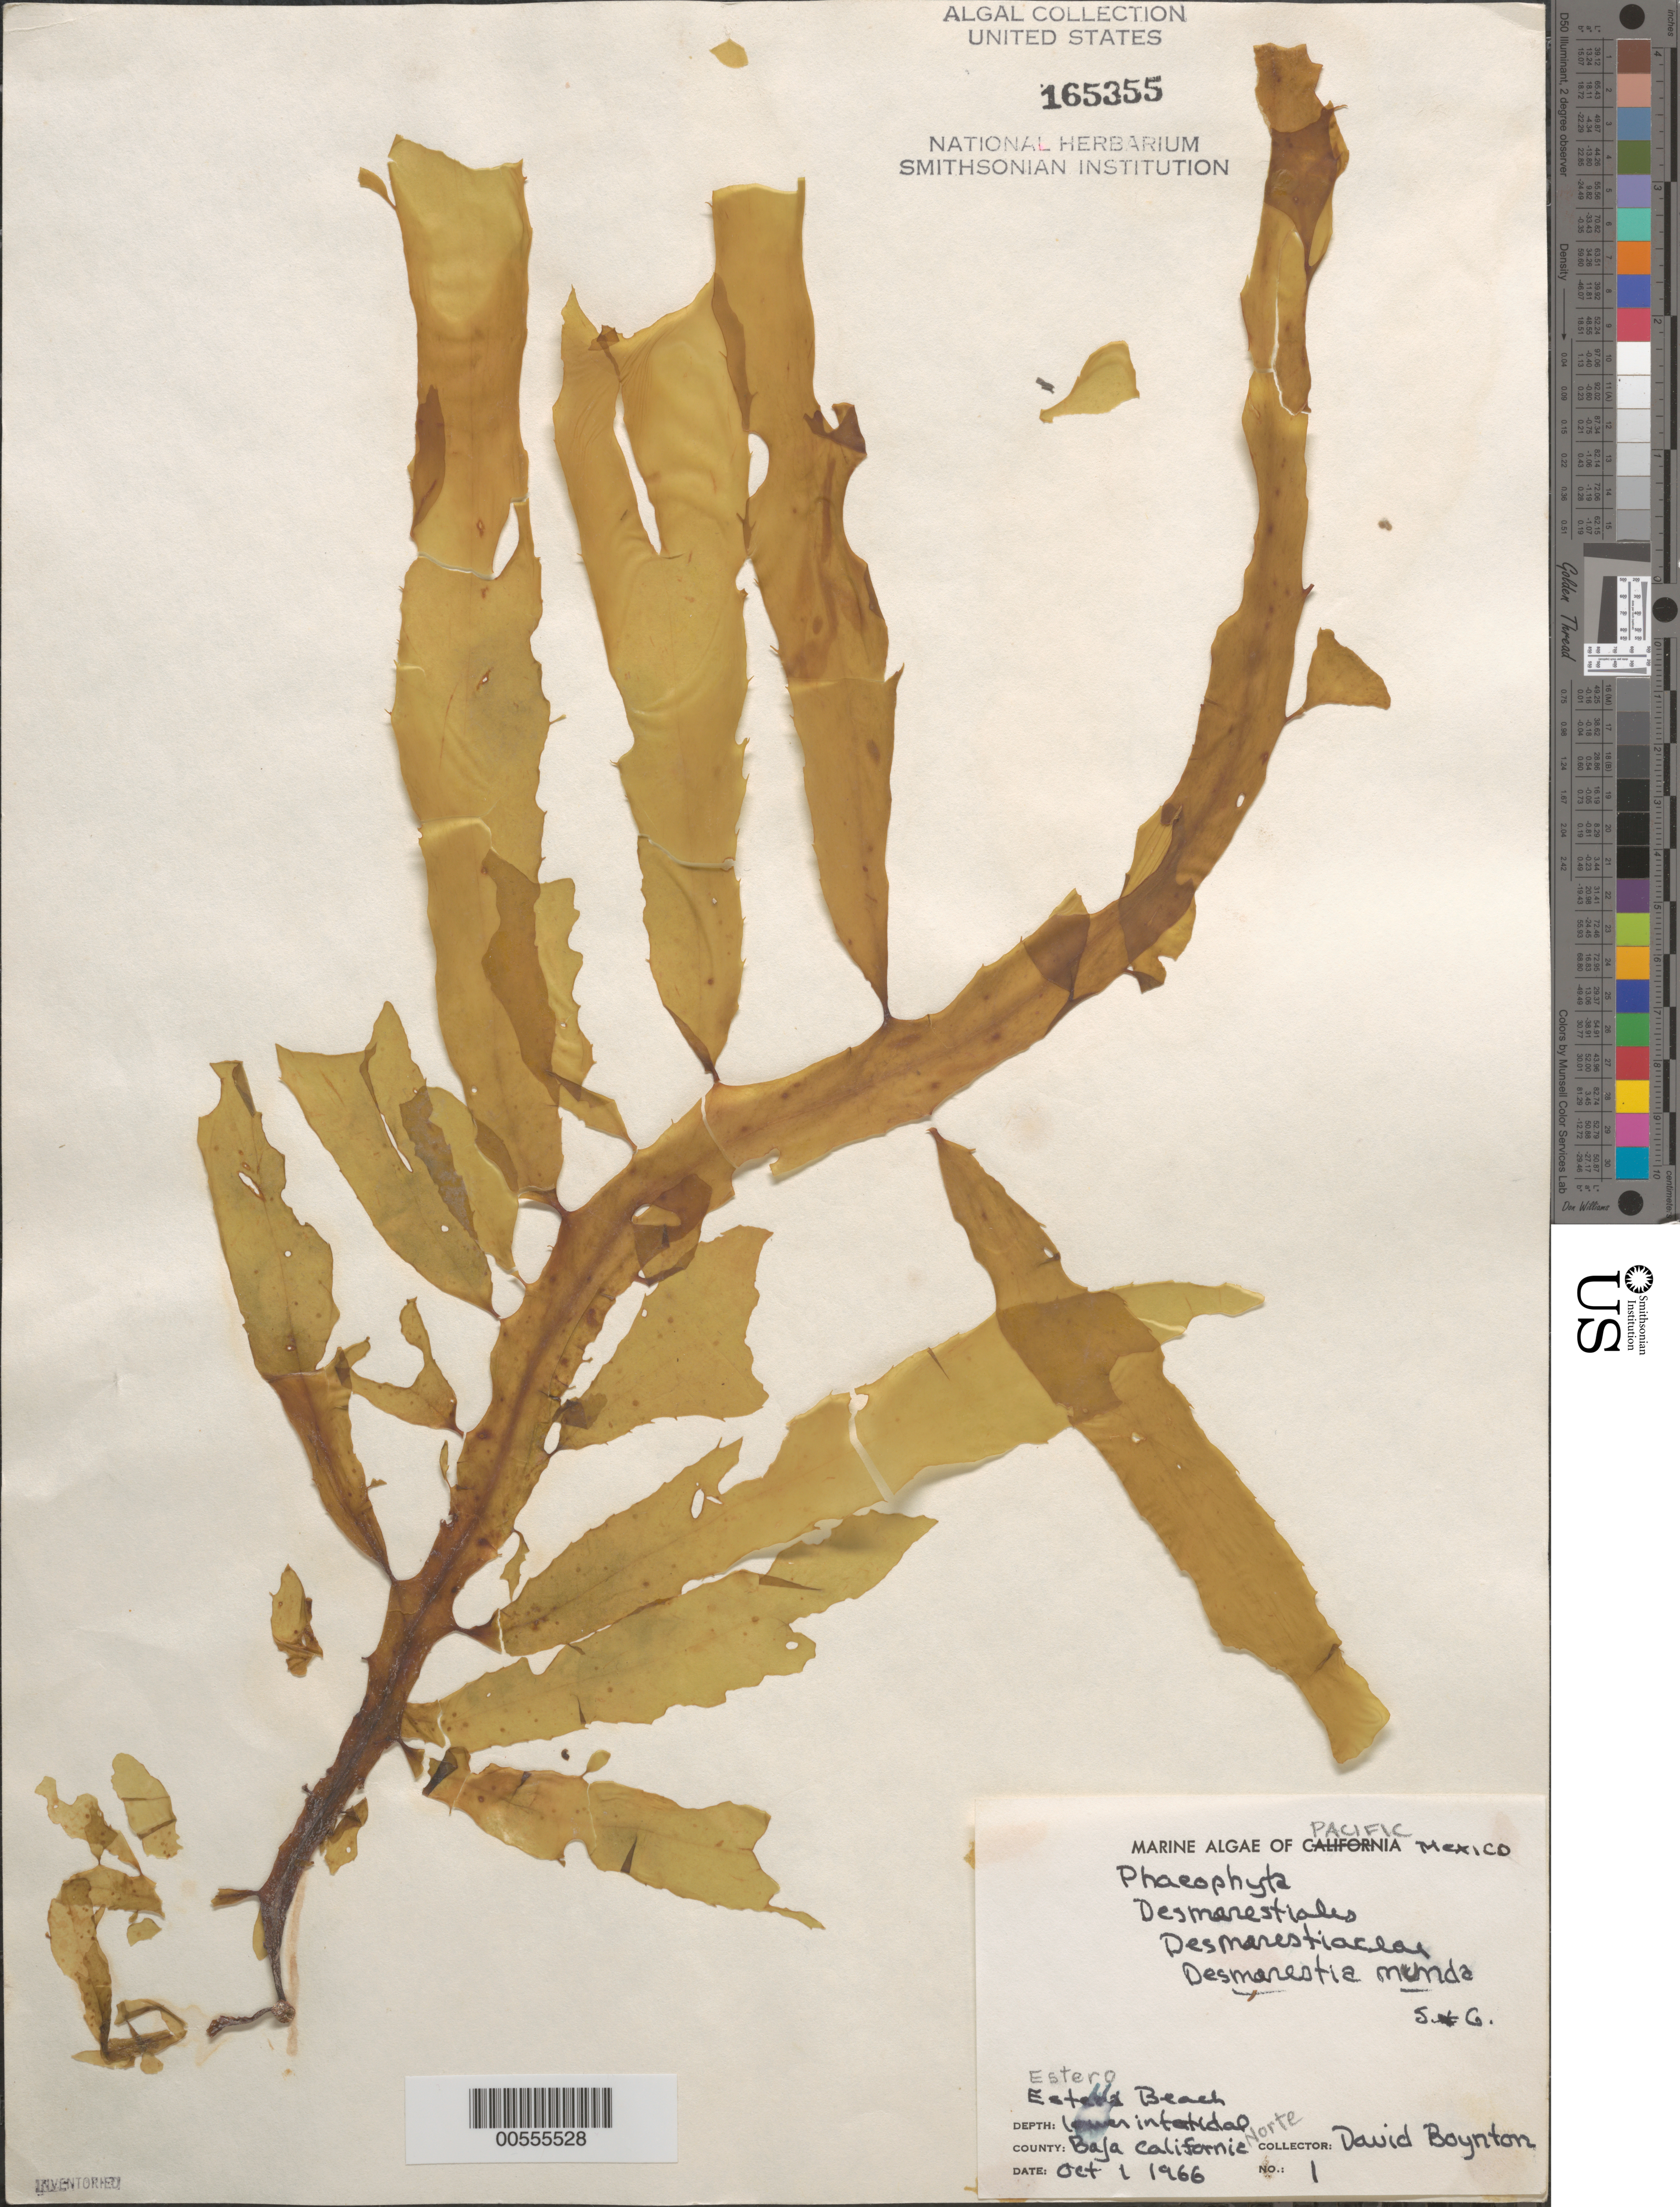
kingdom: Chromista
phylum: Ochrophyta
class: Phaeophyceae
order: Desmarestiales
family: Desmarestiaceae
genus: Desmarestia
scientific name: Desmarestia munda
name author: Setch. & N.L. Gardner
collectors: D. Boynton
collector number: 1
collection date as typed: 01 Oct 1966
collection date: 1966-10-01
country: Mexico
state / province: Baja California Norte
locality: Estero Beach (Estera Beach)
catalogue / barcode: US 165355